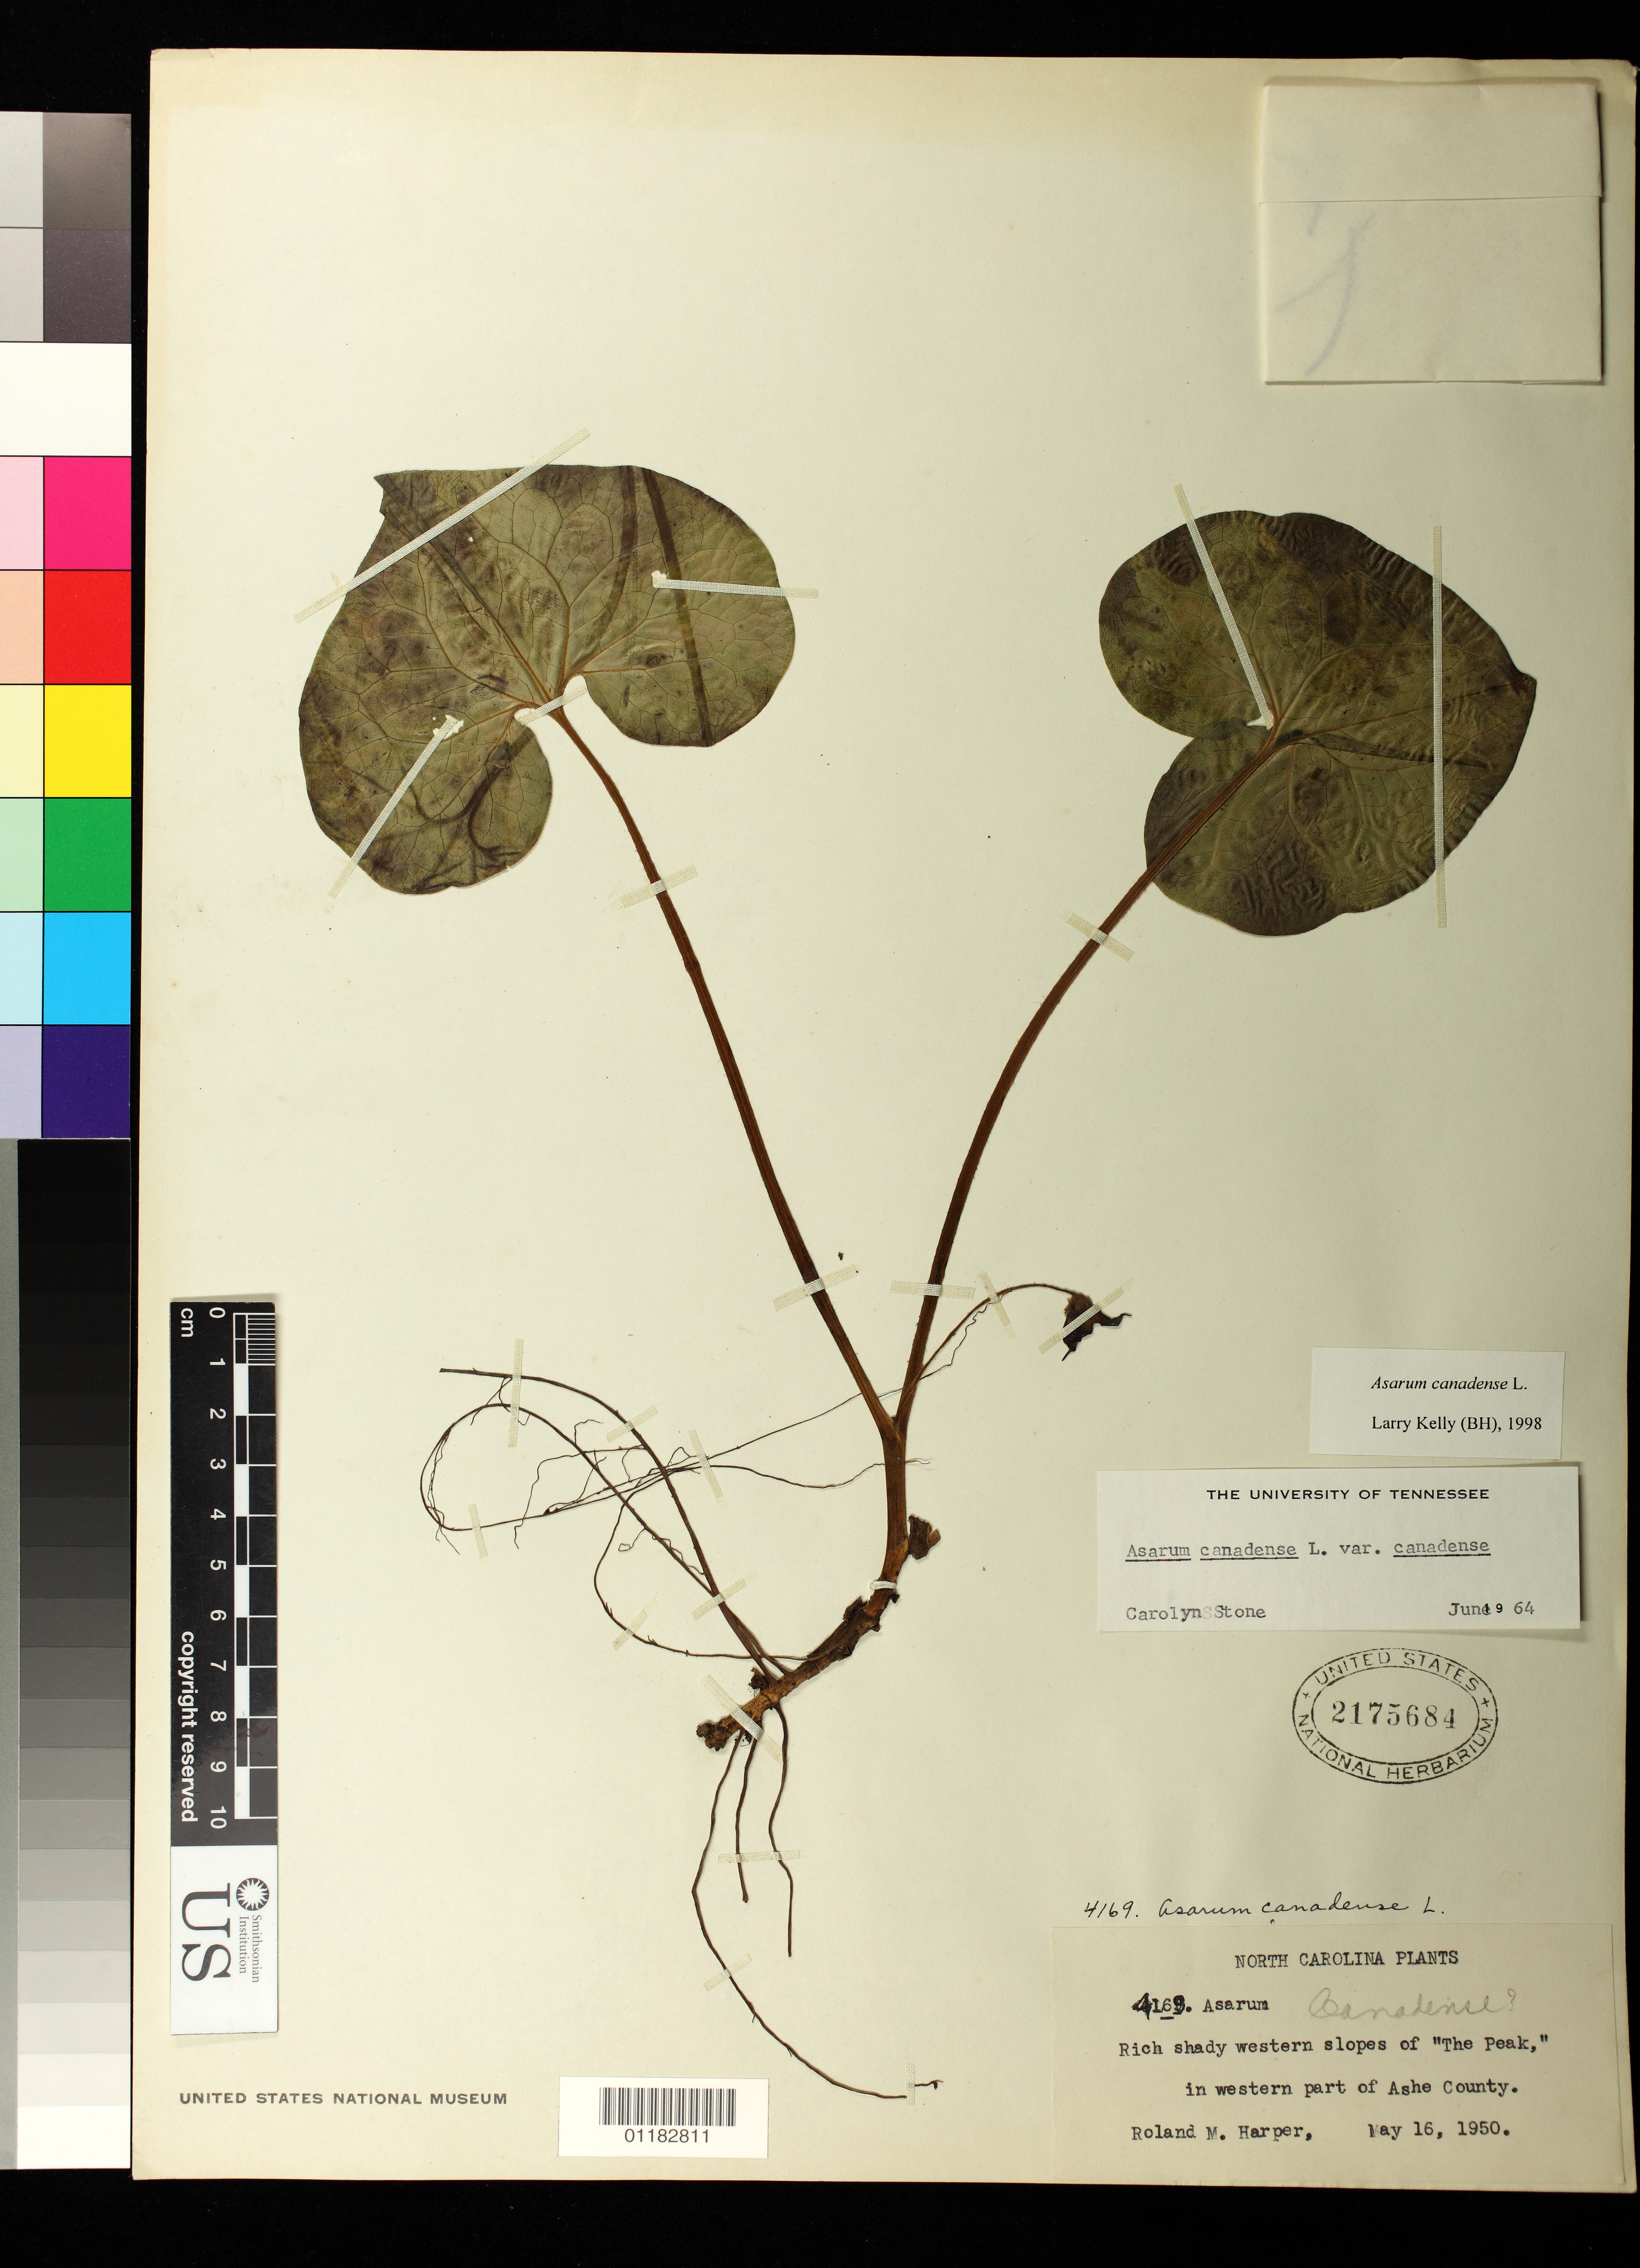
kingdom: Plantae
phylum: Tracheophyta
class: Magnoliopsida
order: Piperales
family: Aristolochiaceae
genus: Asarum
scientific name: Asarum canadense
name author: L.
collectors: R. M. Harper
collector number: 4169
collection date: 1950-05-16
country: United States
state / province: North Carolina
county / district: Ashe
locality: Western slopes of "The Peak", in western part of Ashe County.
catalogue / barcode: US 2175684